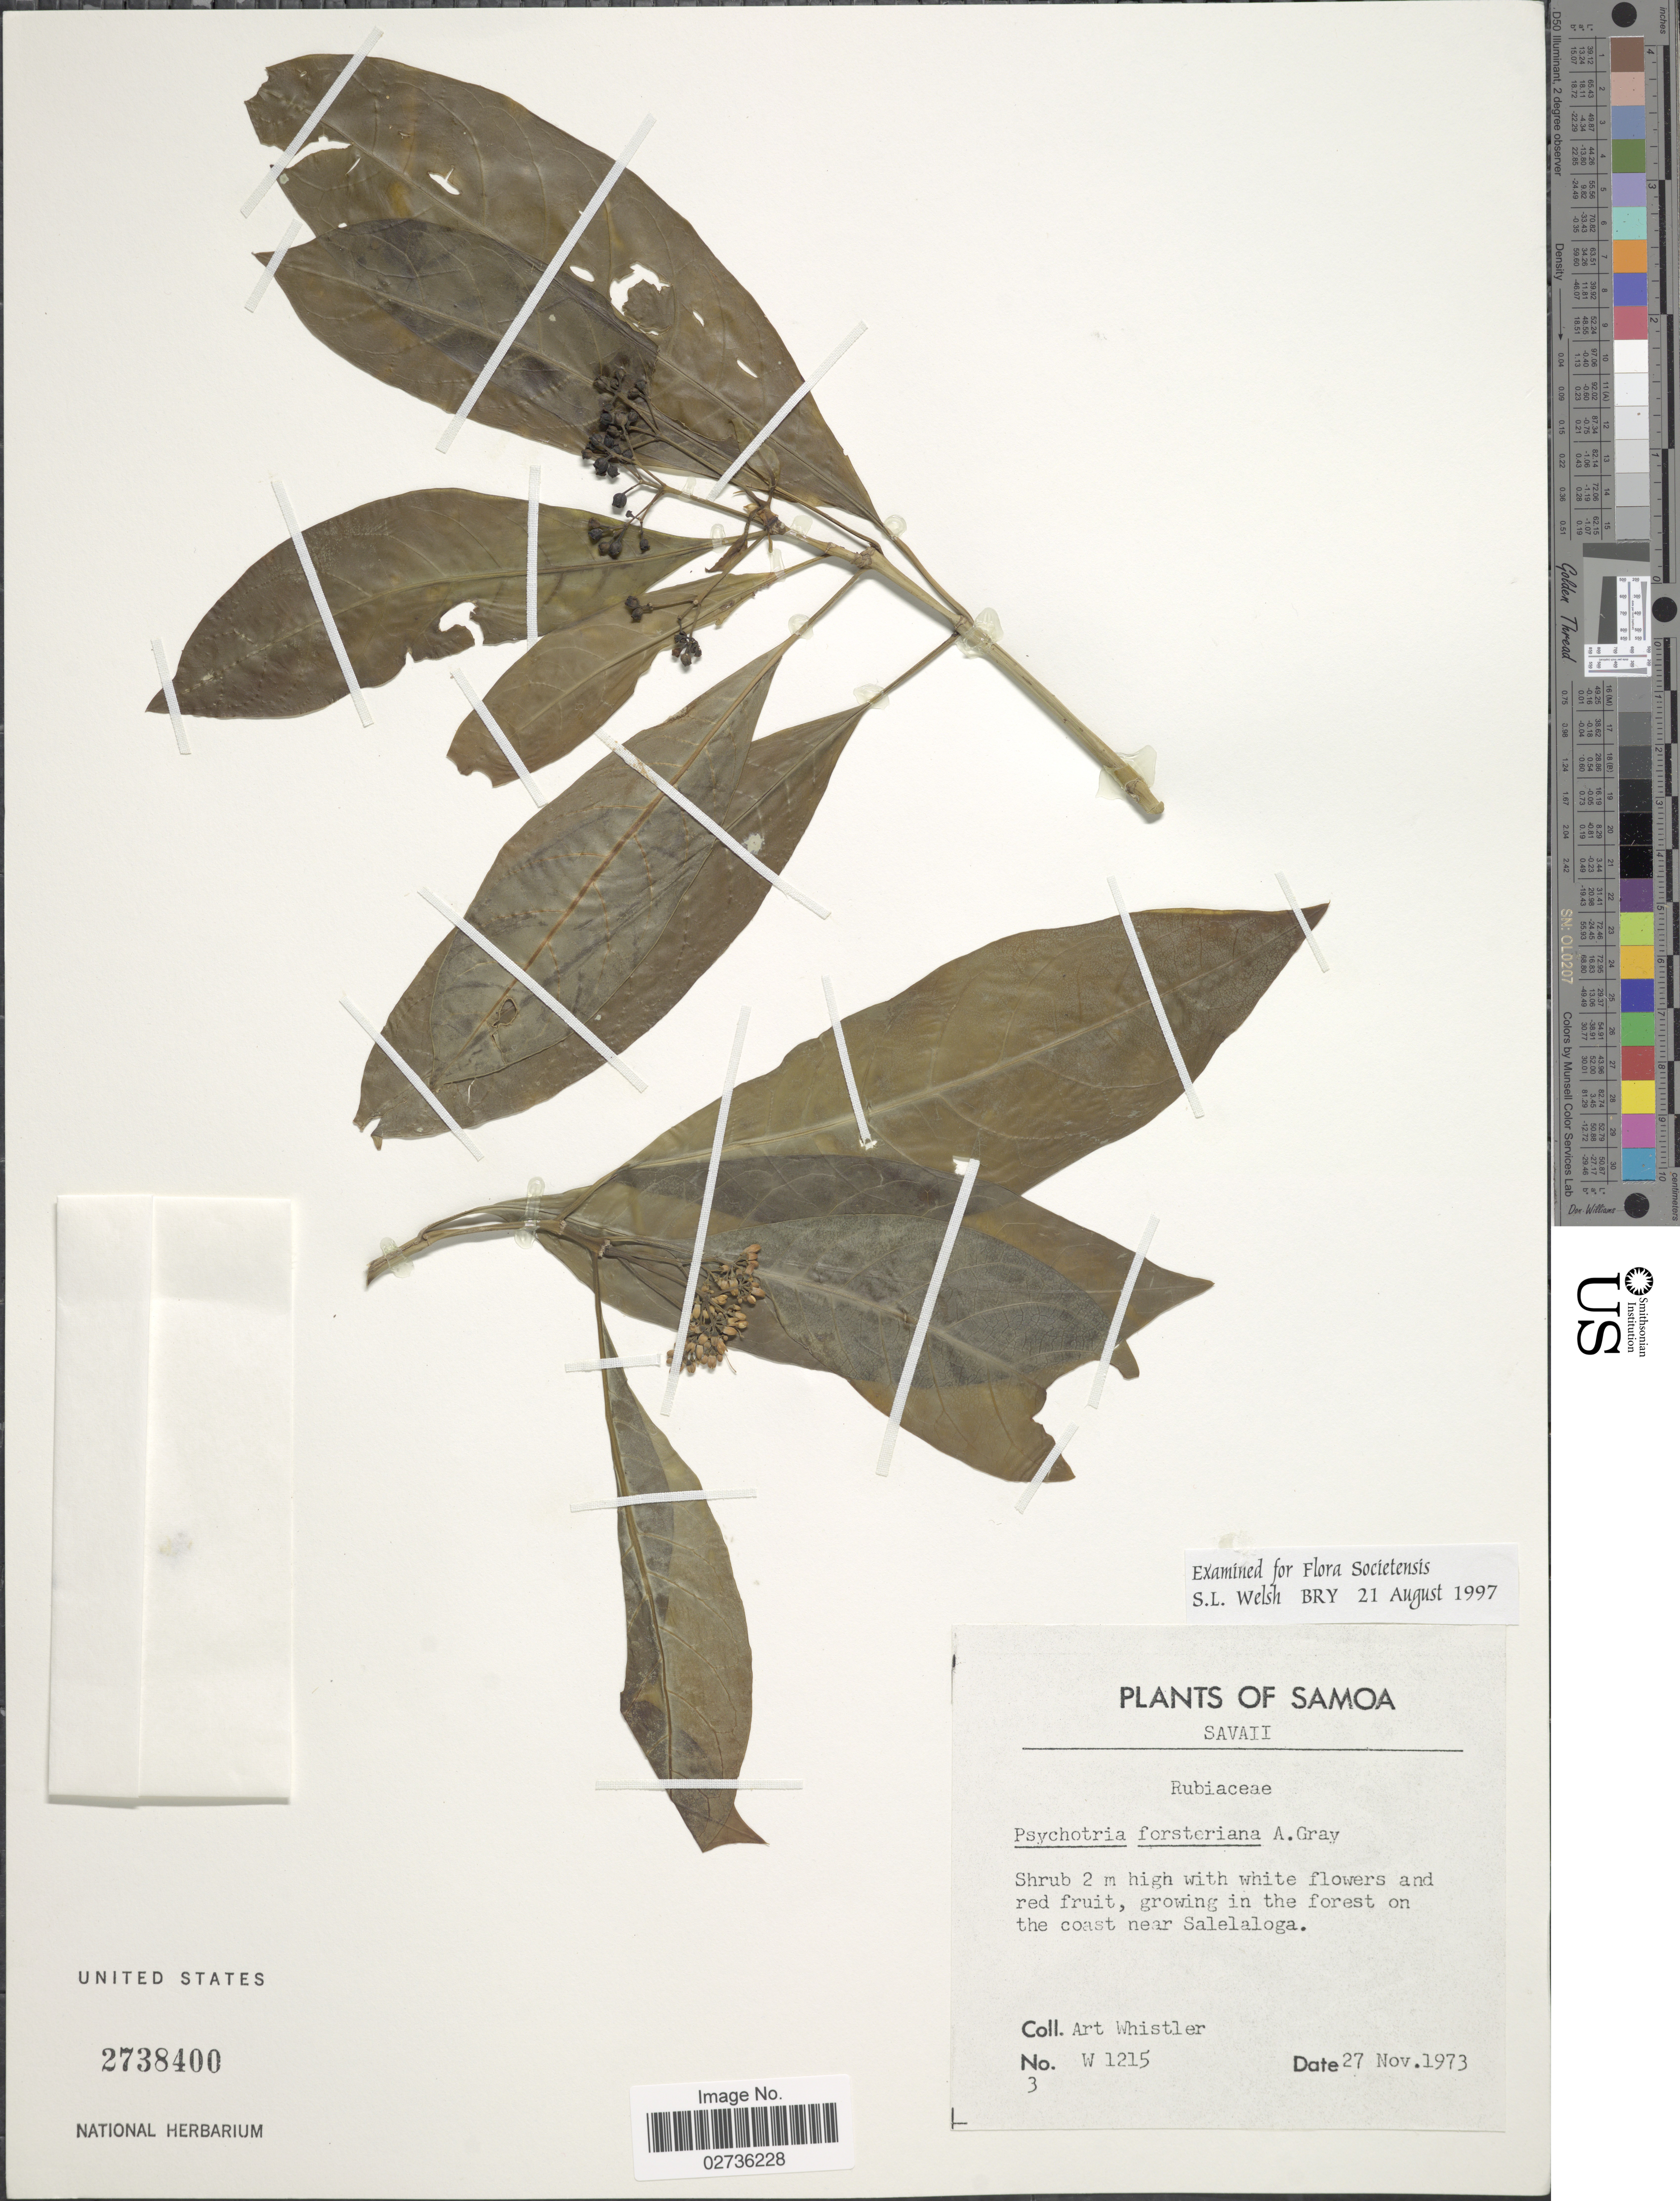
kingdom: Plantae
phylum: Tracheophyta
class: Magnoliopsida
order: Gentianales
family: Rubiaceae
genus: Psychotria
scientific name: Psychotria forsteriana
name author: A. Gray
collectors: A. Whistler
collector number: W 1215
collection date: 1973-11-27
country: Samoa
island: Savai'i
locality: Savaii. Growing in the forest on the coast near Salelaloga.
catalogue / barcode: US 2738400